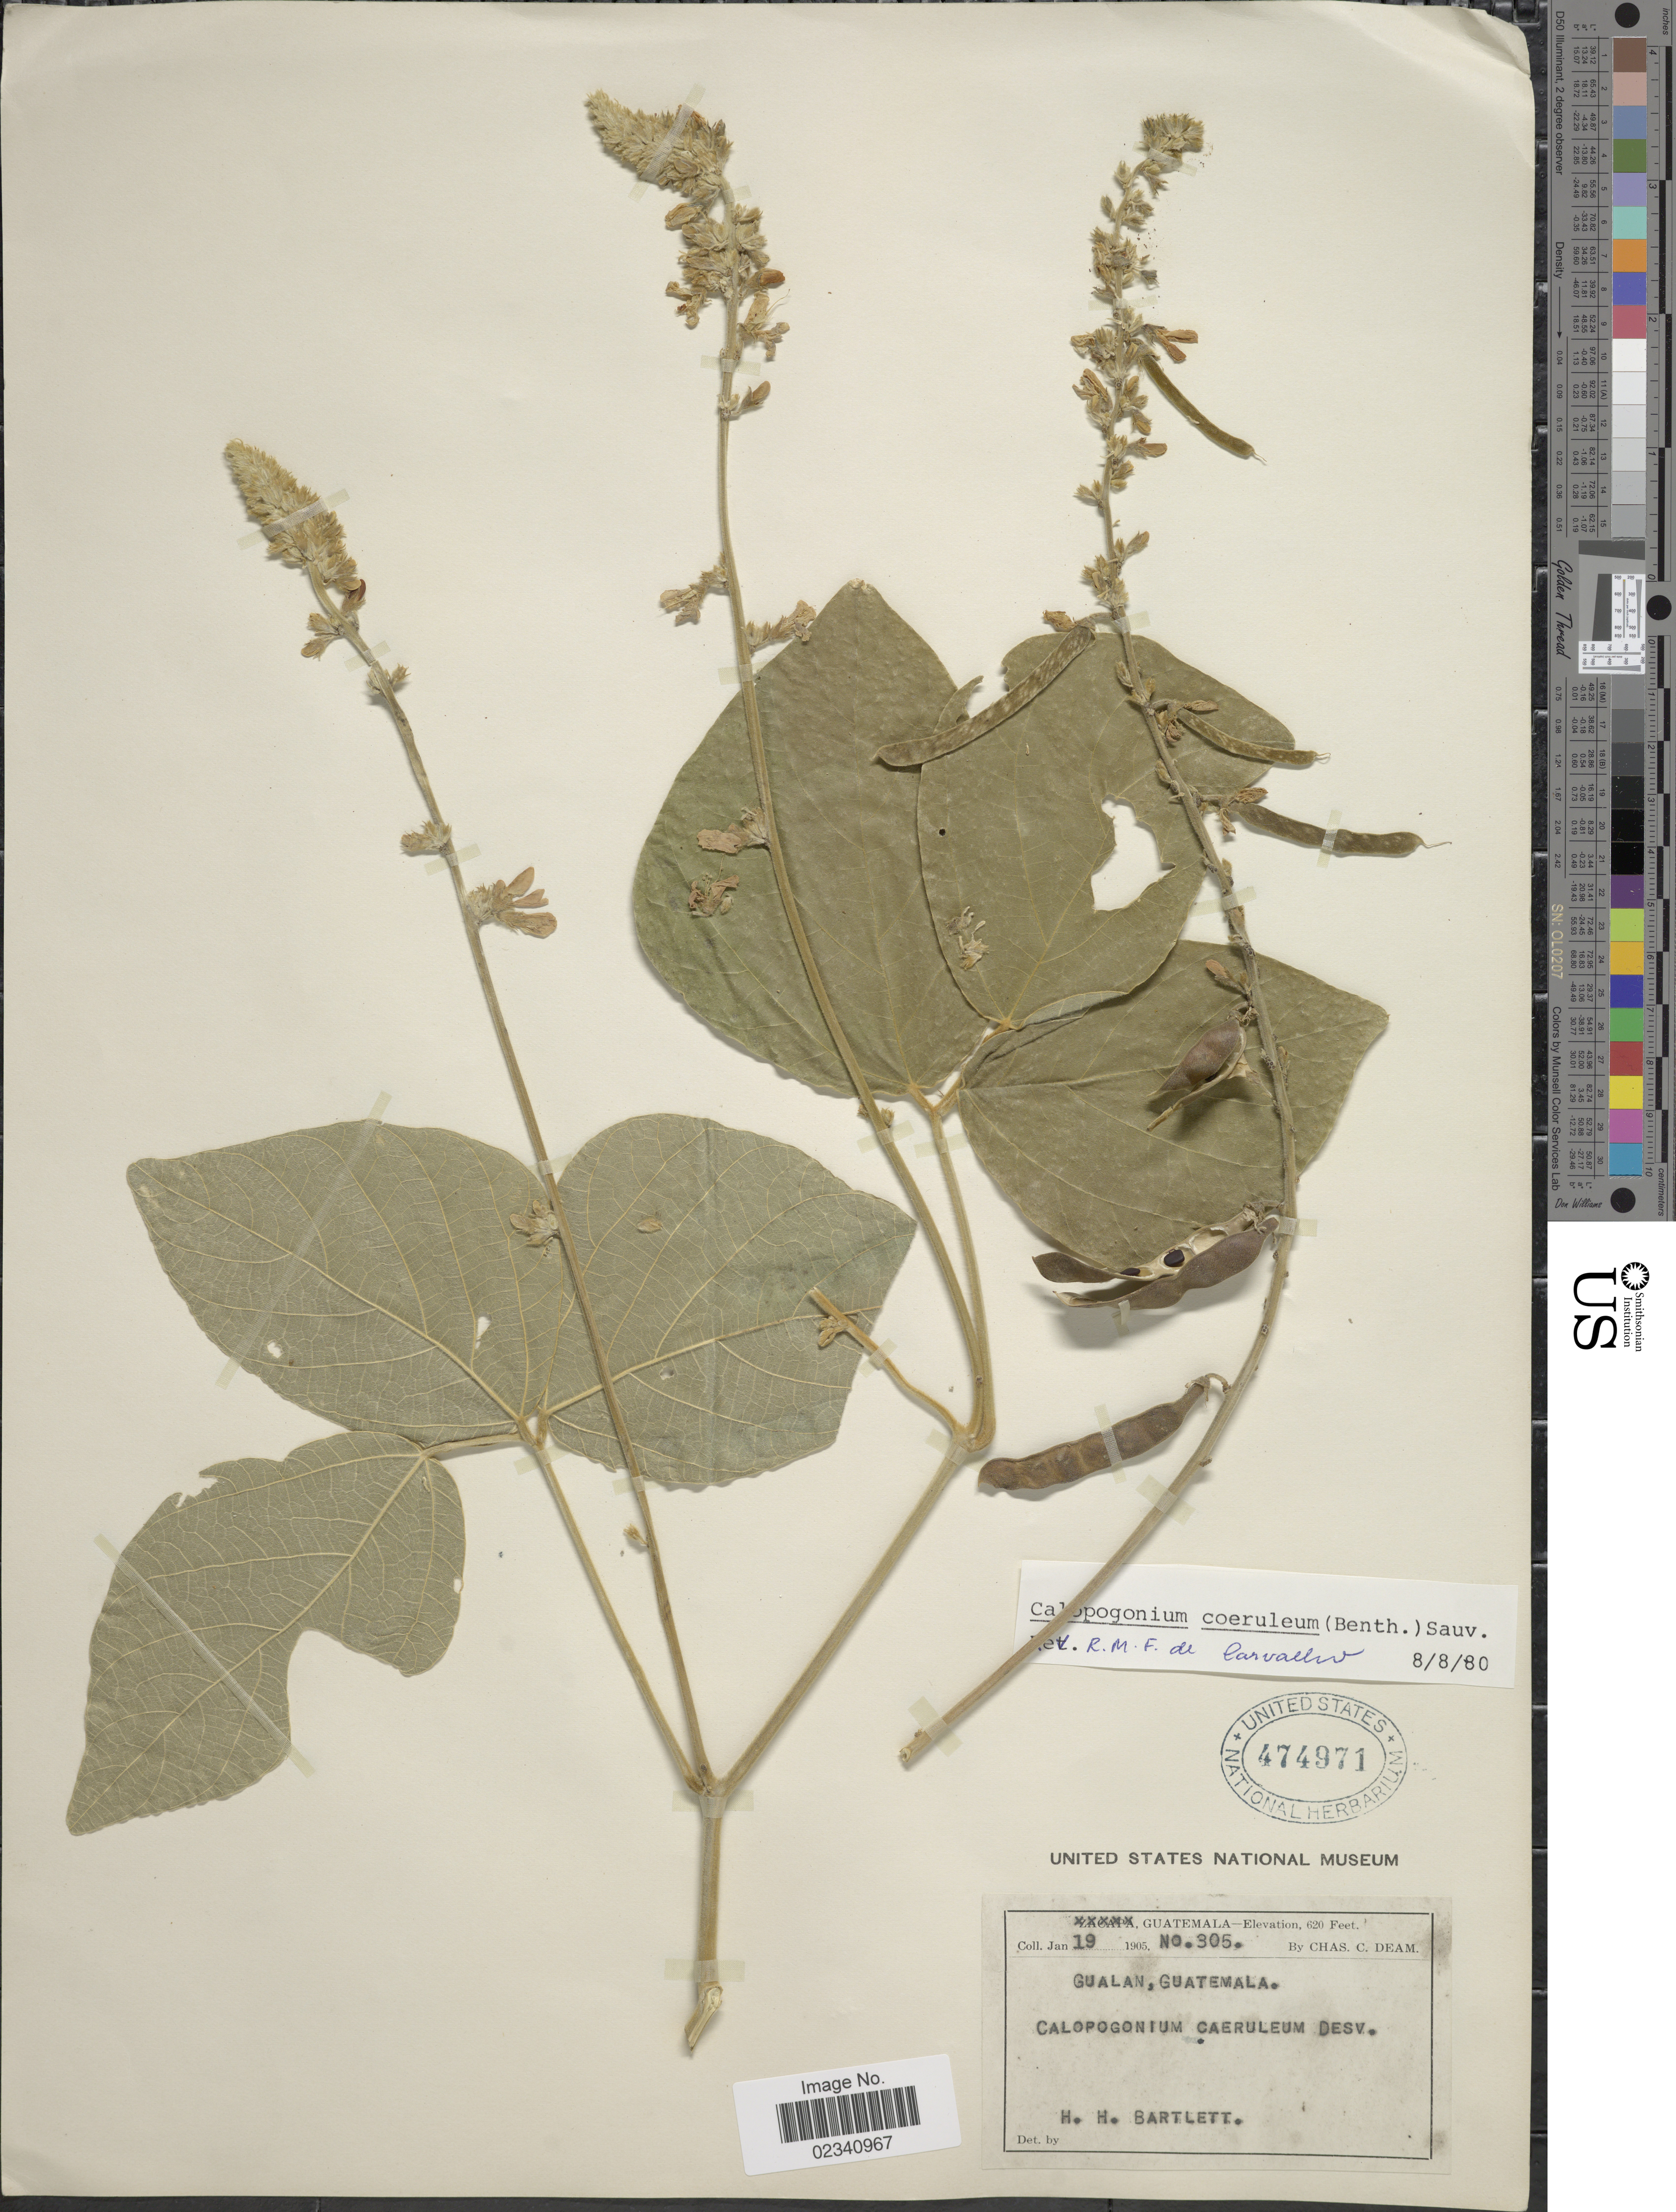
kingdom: Plantae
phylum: Tracheophyta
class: Magnoliopsida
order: Fabales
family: Fabaceae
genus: Calopogonium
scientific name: Calopogonium caeruleum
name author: (Benth.) C. Wright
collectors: C. C. Deam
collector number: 305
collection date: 1905-01-19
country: Guatemala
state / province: Guatemala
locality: Guatemala. Gualan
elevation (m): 189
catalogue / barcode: US 474971